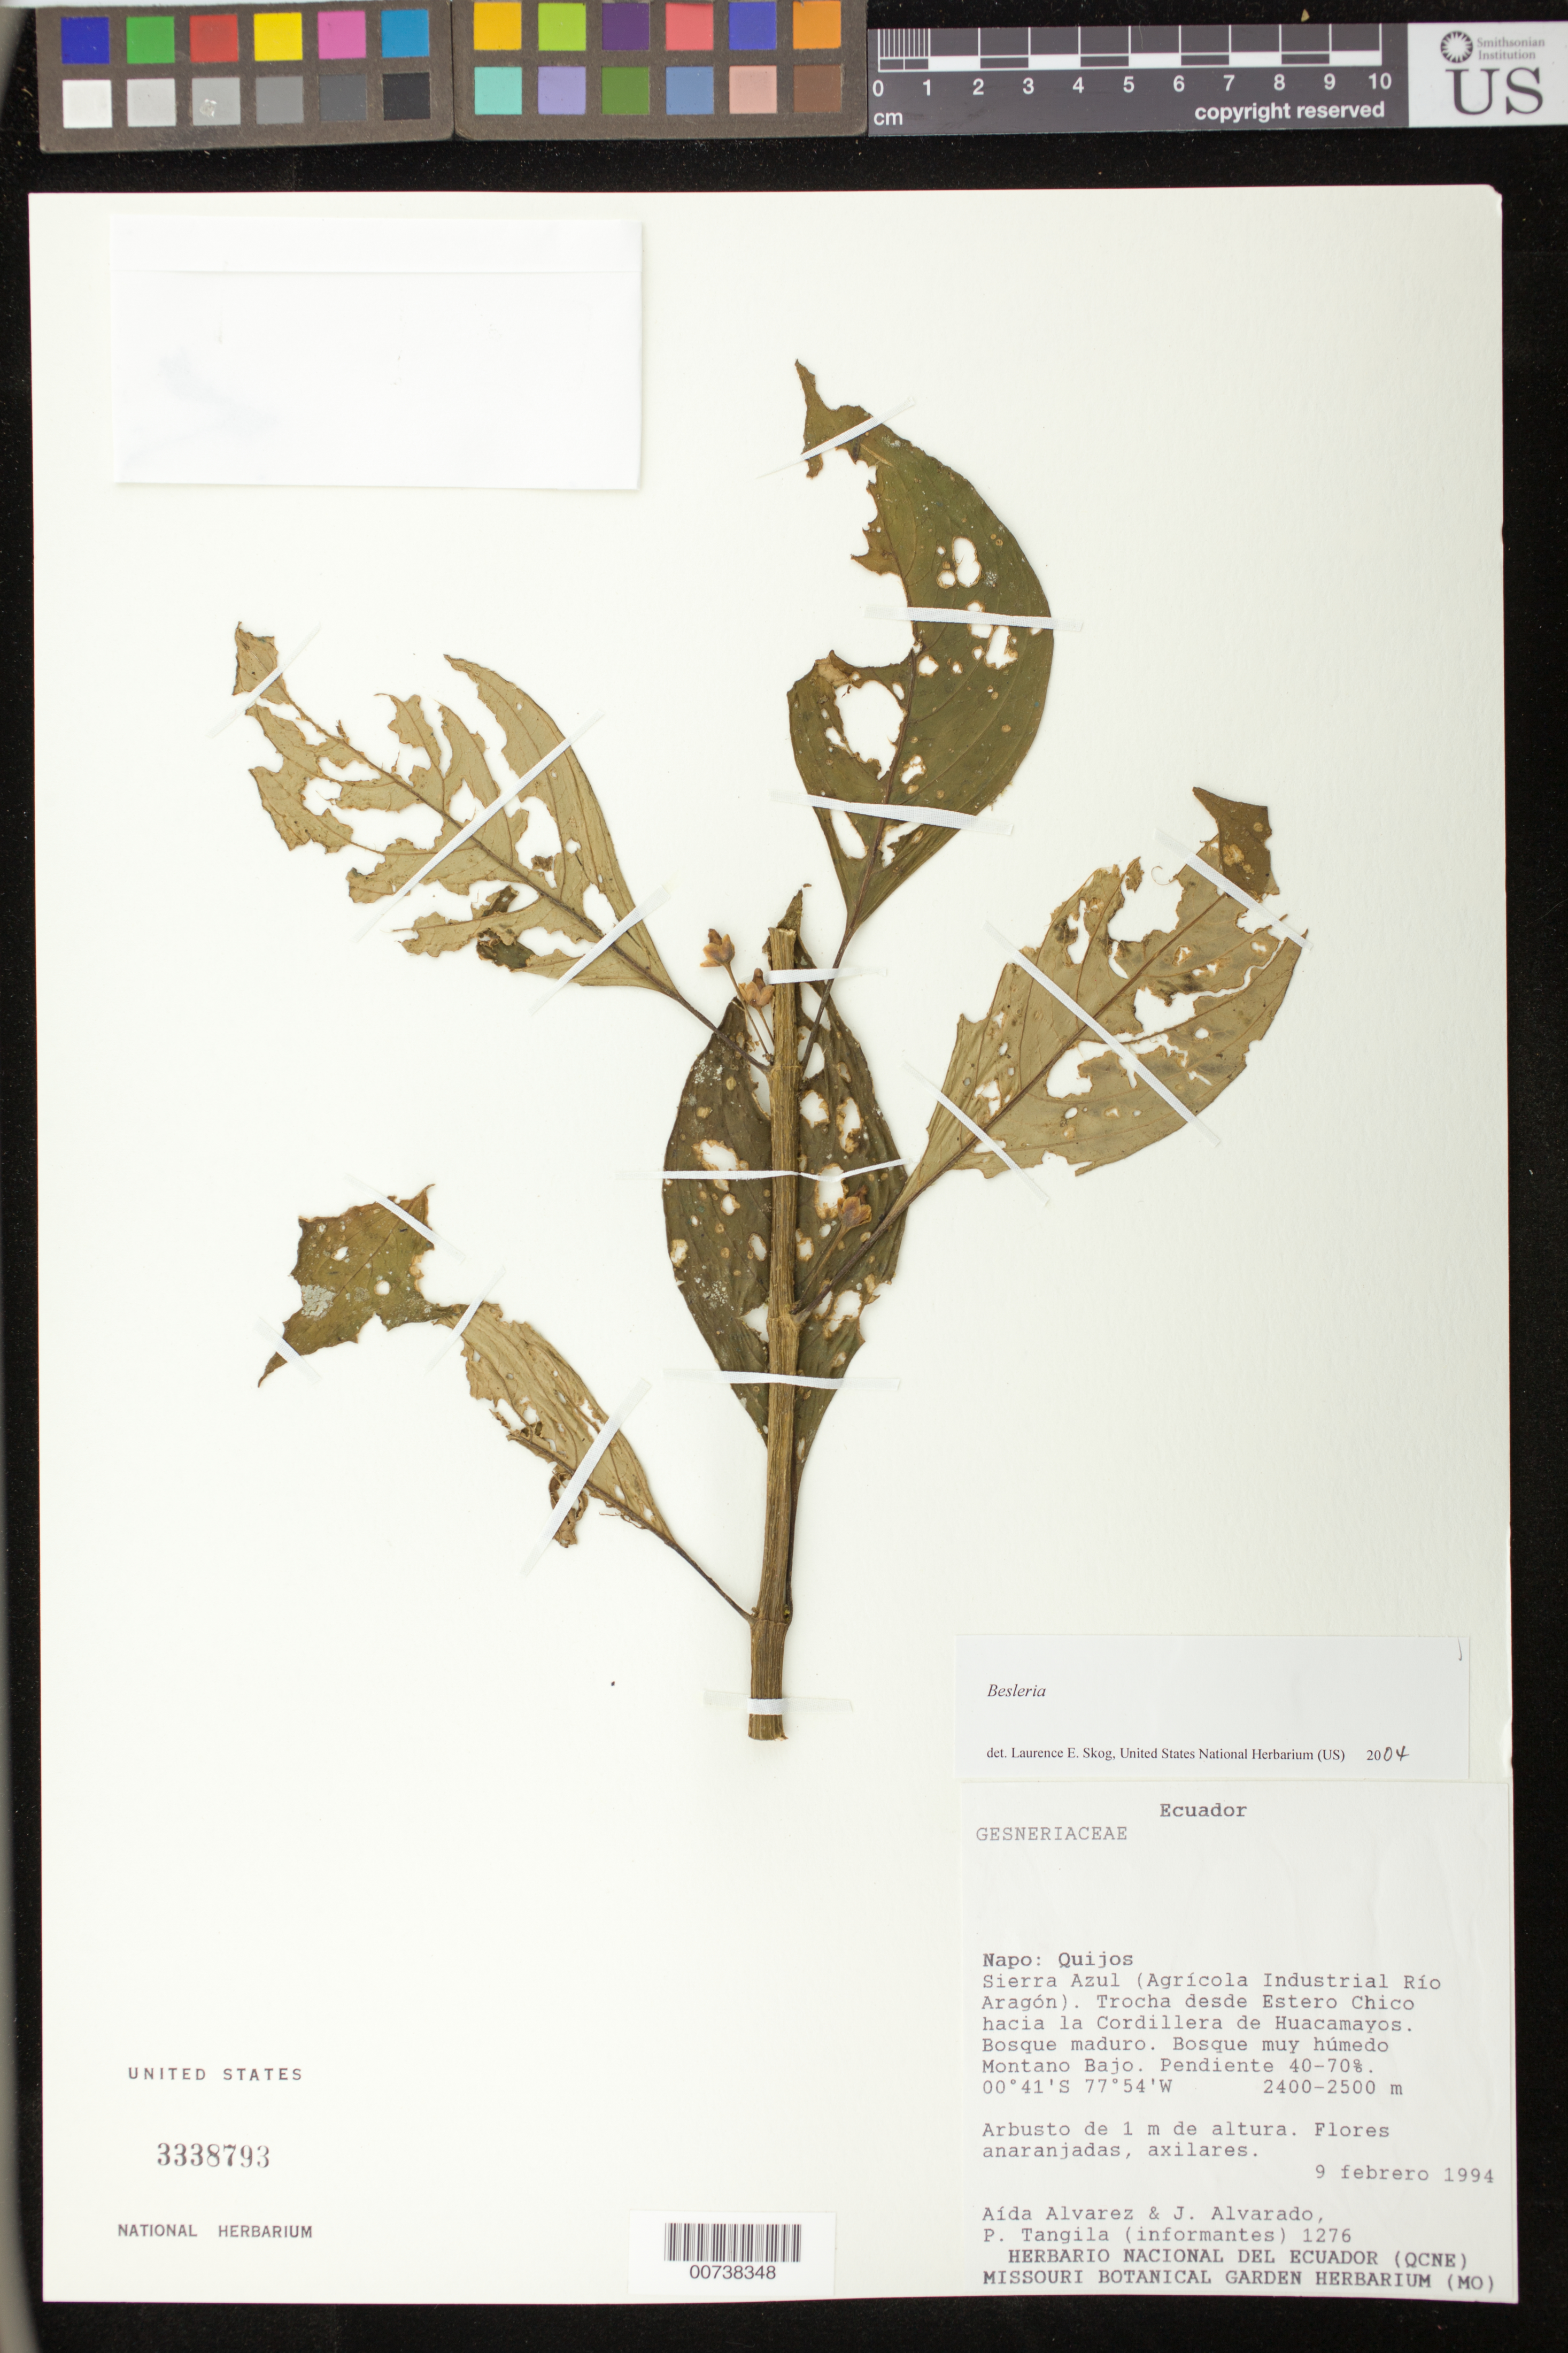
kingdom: Plantae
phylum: Tracheophyta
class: Magnoliopsida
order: Lamiales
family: Gesneriaceae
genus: Besleria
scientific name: Besleria sp.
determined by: Skog, Laurence E.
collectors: A. Alvarez, J. Alvarado & P. Tangila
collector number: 1276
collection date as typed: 09 Feb 1994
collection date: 1994-02-09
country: Ecuador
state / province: Napo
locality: Napo: Quijos. Sierra Azul (Agrícola Industrial Río Aragón), trocha desde Estero Chico hacia la Cordillera de Huacamayos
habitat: Bosque maduro, bosque muy húmedo montano bajo; pendiente 40-70%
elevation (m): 2400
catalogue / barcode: US 3338793